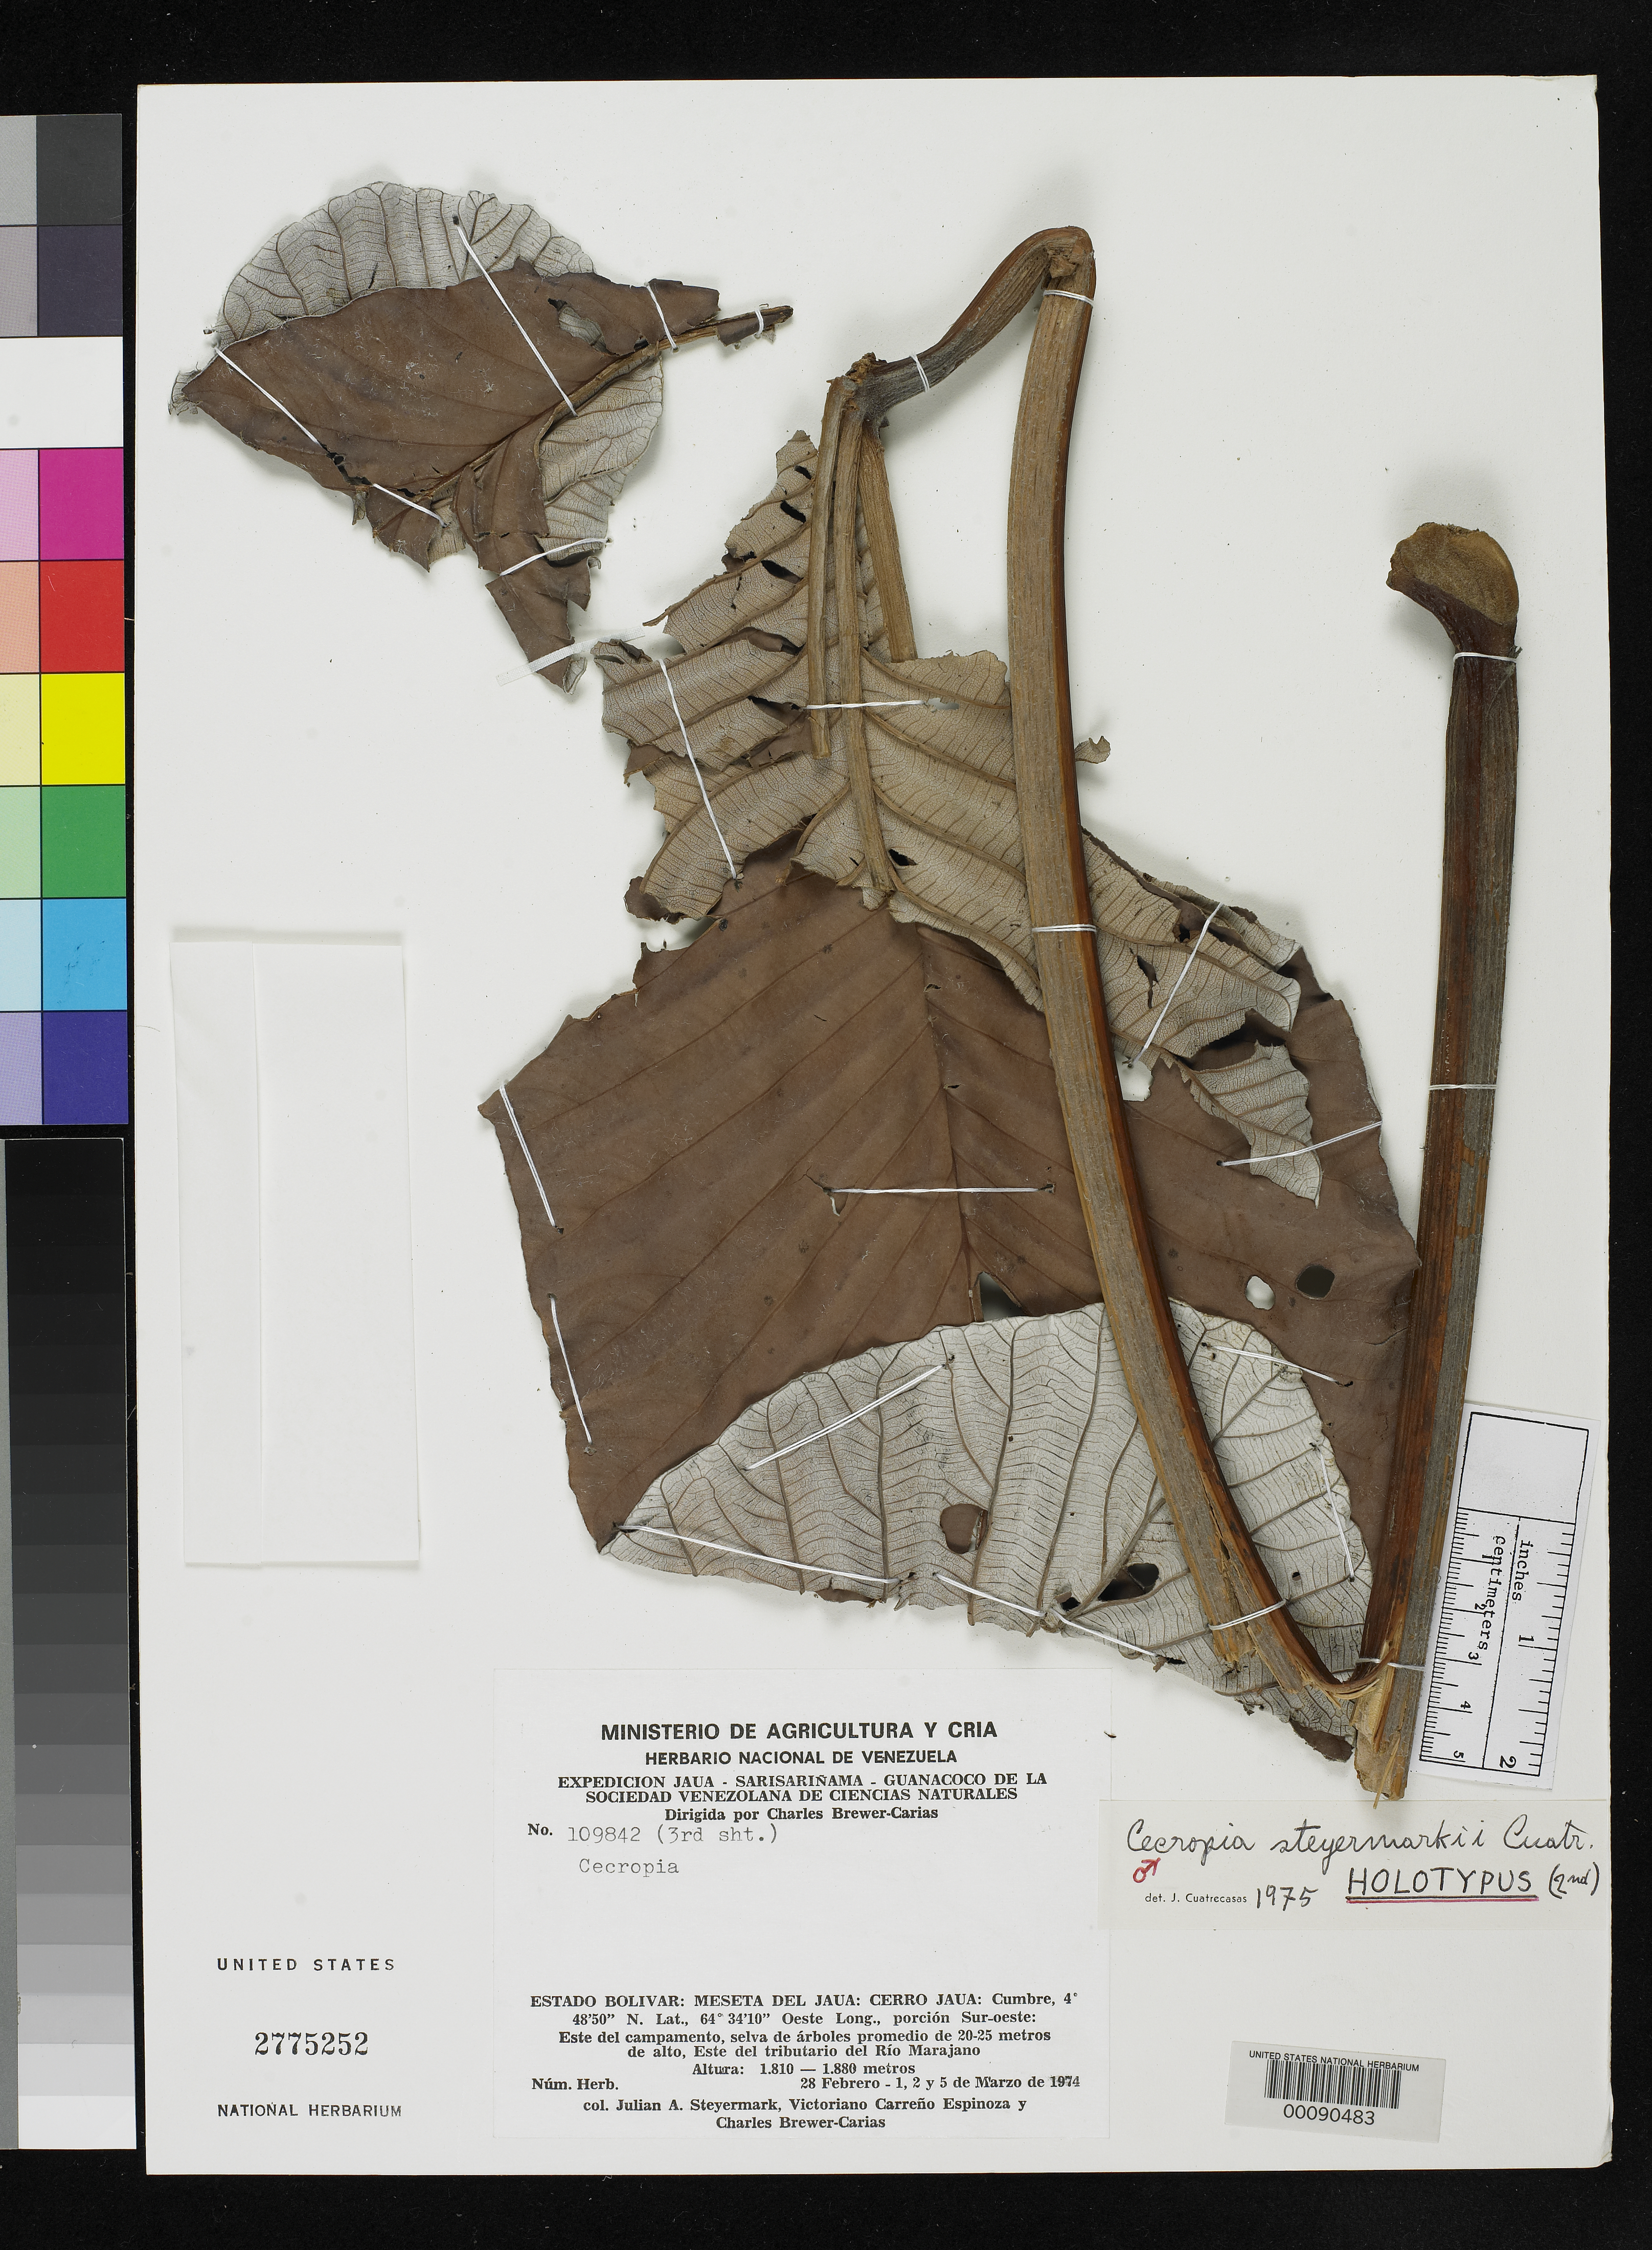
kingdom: Plantae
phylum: Tracheophyta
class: Magnoliopsida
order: Rosales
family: Urticaceae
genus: Cecropia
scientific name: Cecropia steyermarkii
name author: Cuatrec.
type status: Holotype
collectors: J. Steyermark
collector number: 109842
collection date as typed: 28 Feb 1974 to 05 Mar 1974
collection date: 1974-02-28/1974-03-05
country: Venezuela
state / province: Bolivar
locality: Cerro Jaua, E del tributario del Rio Marajano.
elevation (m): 1810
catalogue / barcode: US 2775252